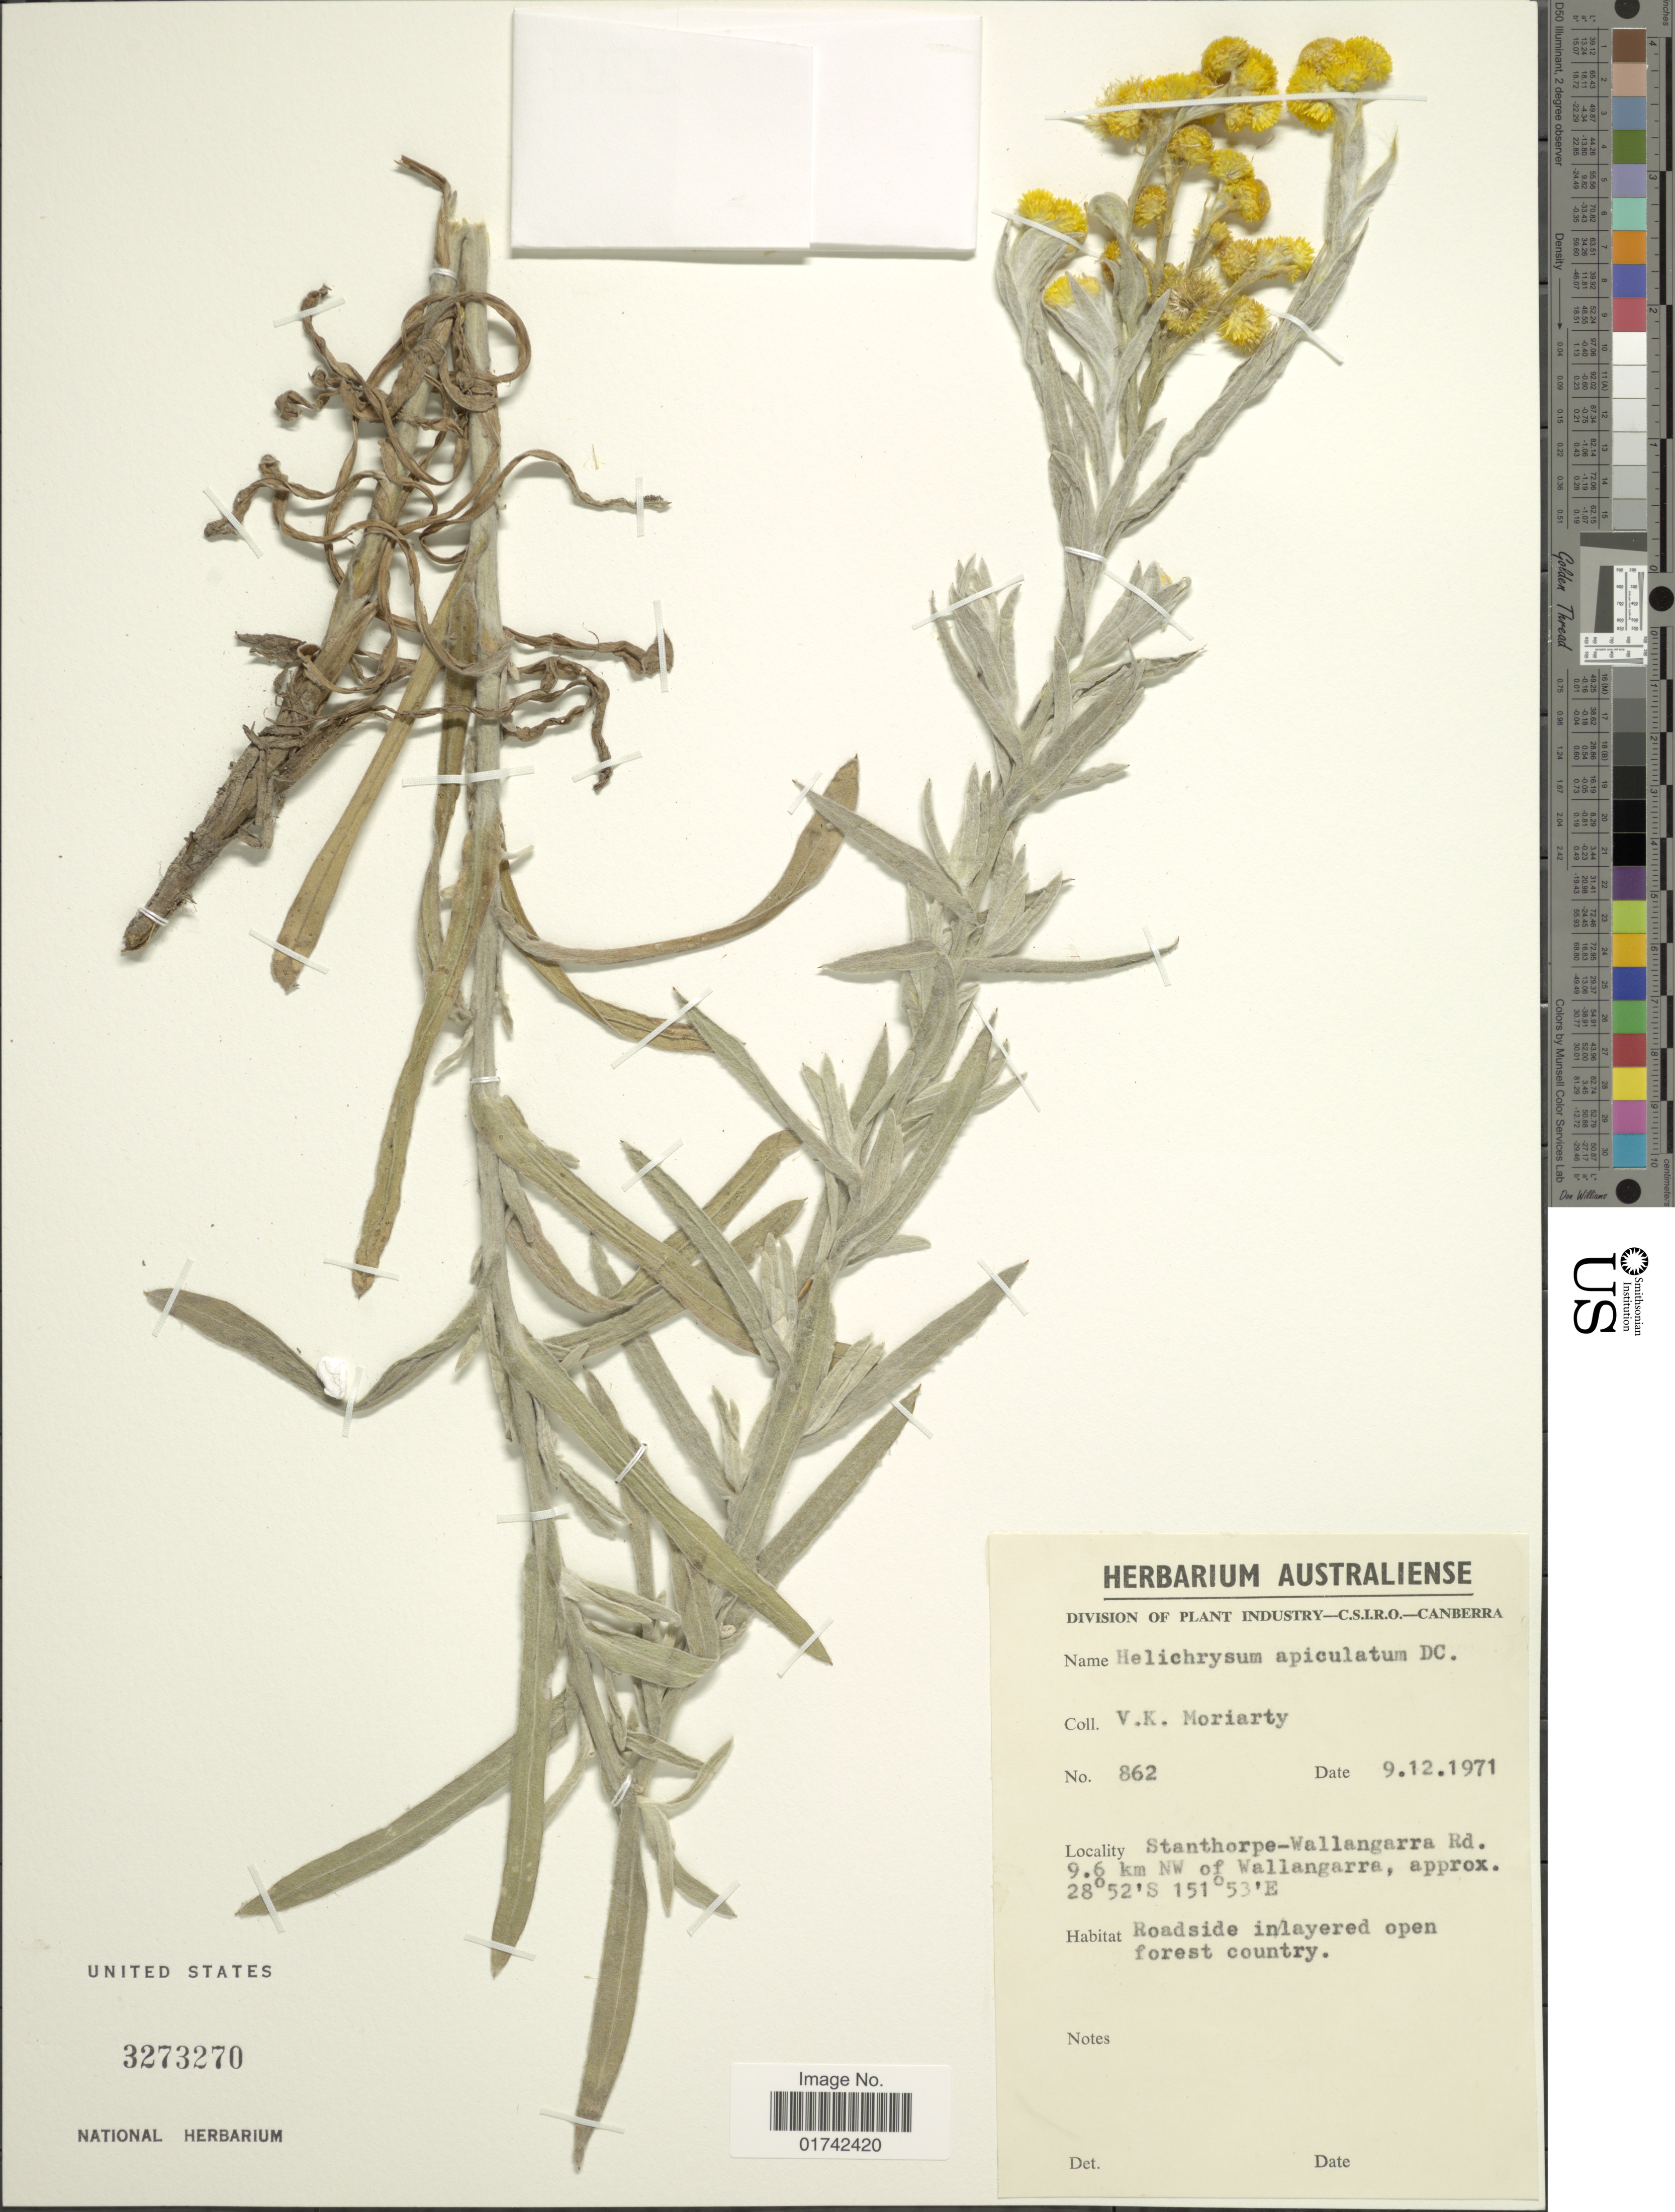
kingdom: Plantae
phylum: Tracheophyta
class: Magnoliopsida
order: Asterales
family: Asteraceae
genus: Helichrysum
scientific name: Helichrysum apiculatum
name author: (Labill.) D. Don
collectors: V. Moriarty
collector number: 862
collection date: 1971-12-09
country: Australia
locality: Stanthorpe-Wallangarra Rd., 9.6 km NW of Wallangarra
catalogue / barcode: US 3273270